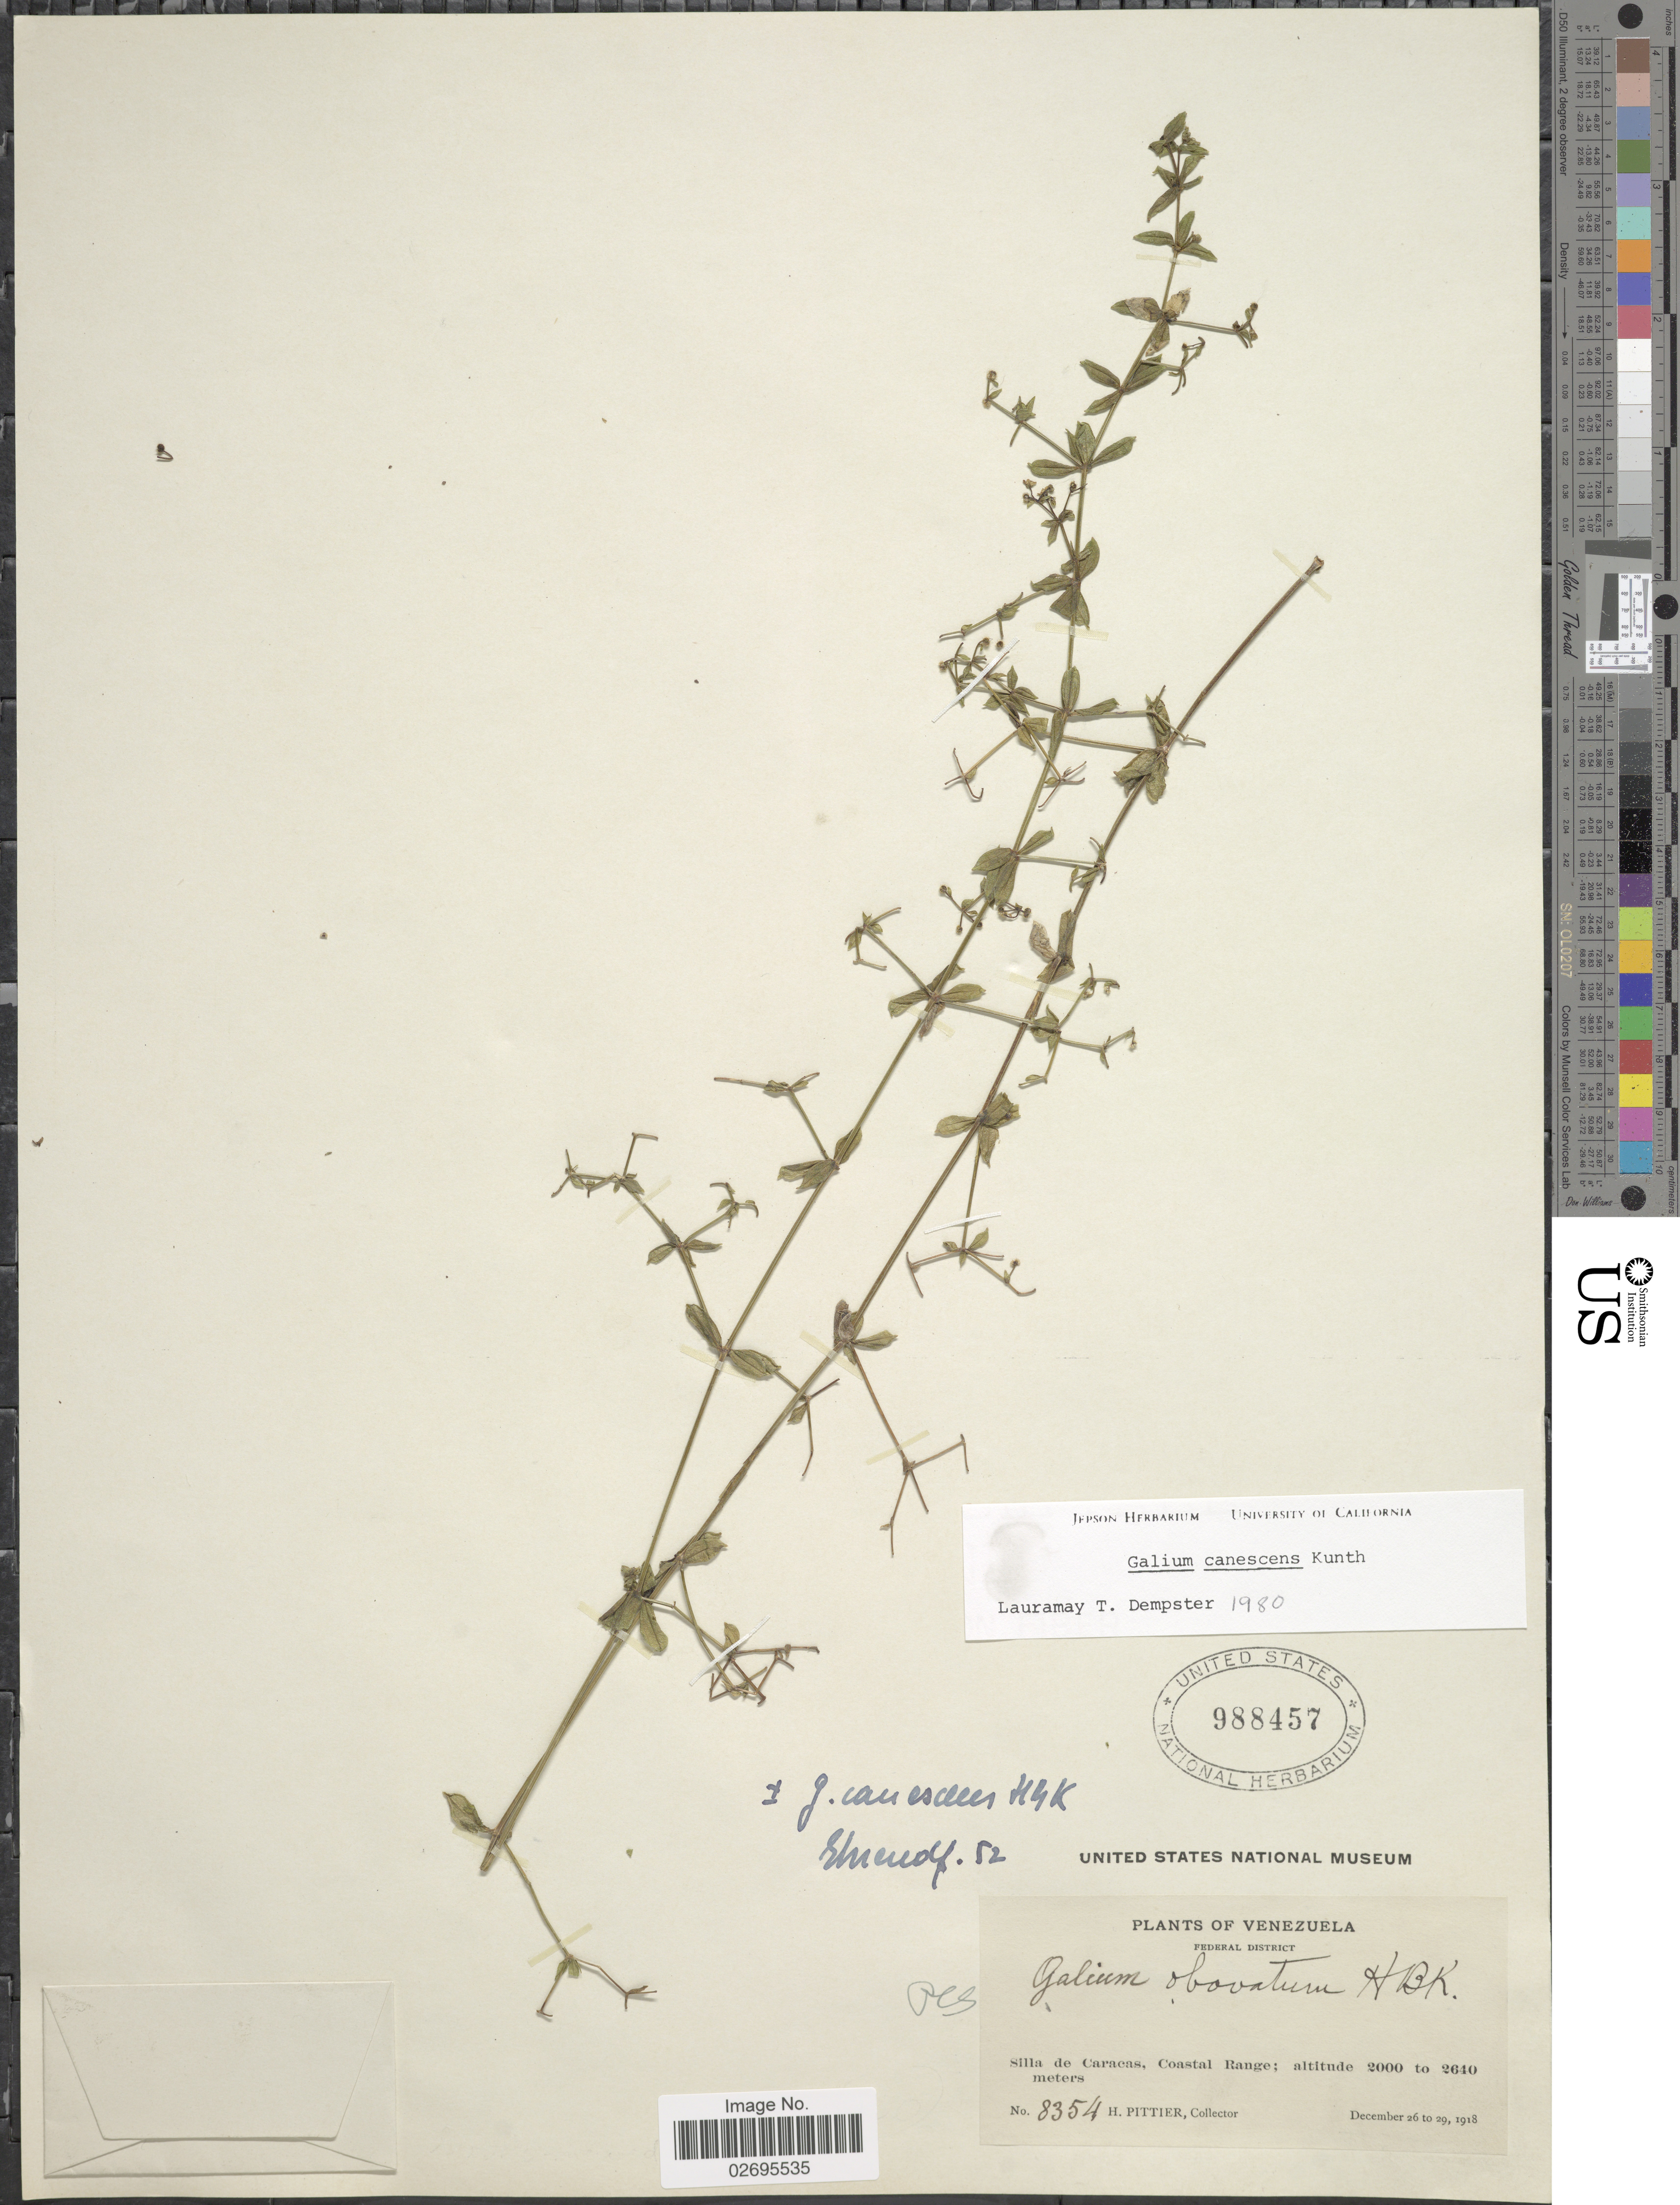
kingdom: Plantae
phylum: Tracheophyta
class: Magnoliopsida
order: Gentianales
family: Rubiaceae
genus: Galium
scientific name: Galium canescens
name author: Kunth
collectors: H. F. Pittier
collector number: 8354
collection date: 1918-12-26/1918-12-29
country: Venezuela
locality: Federal District, Silla de Caracas, Coastal Range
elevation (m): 2000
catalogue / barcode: US 988457